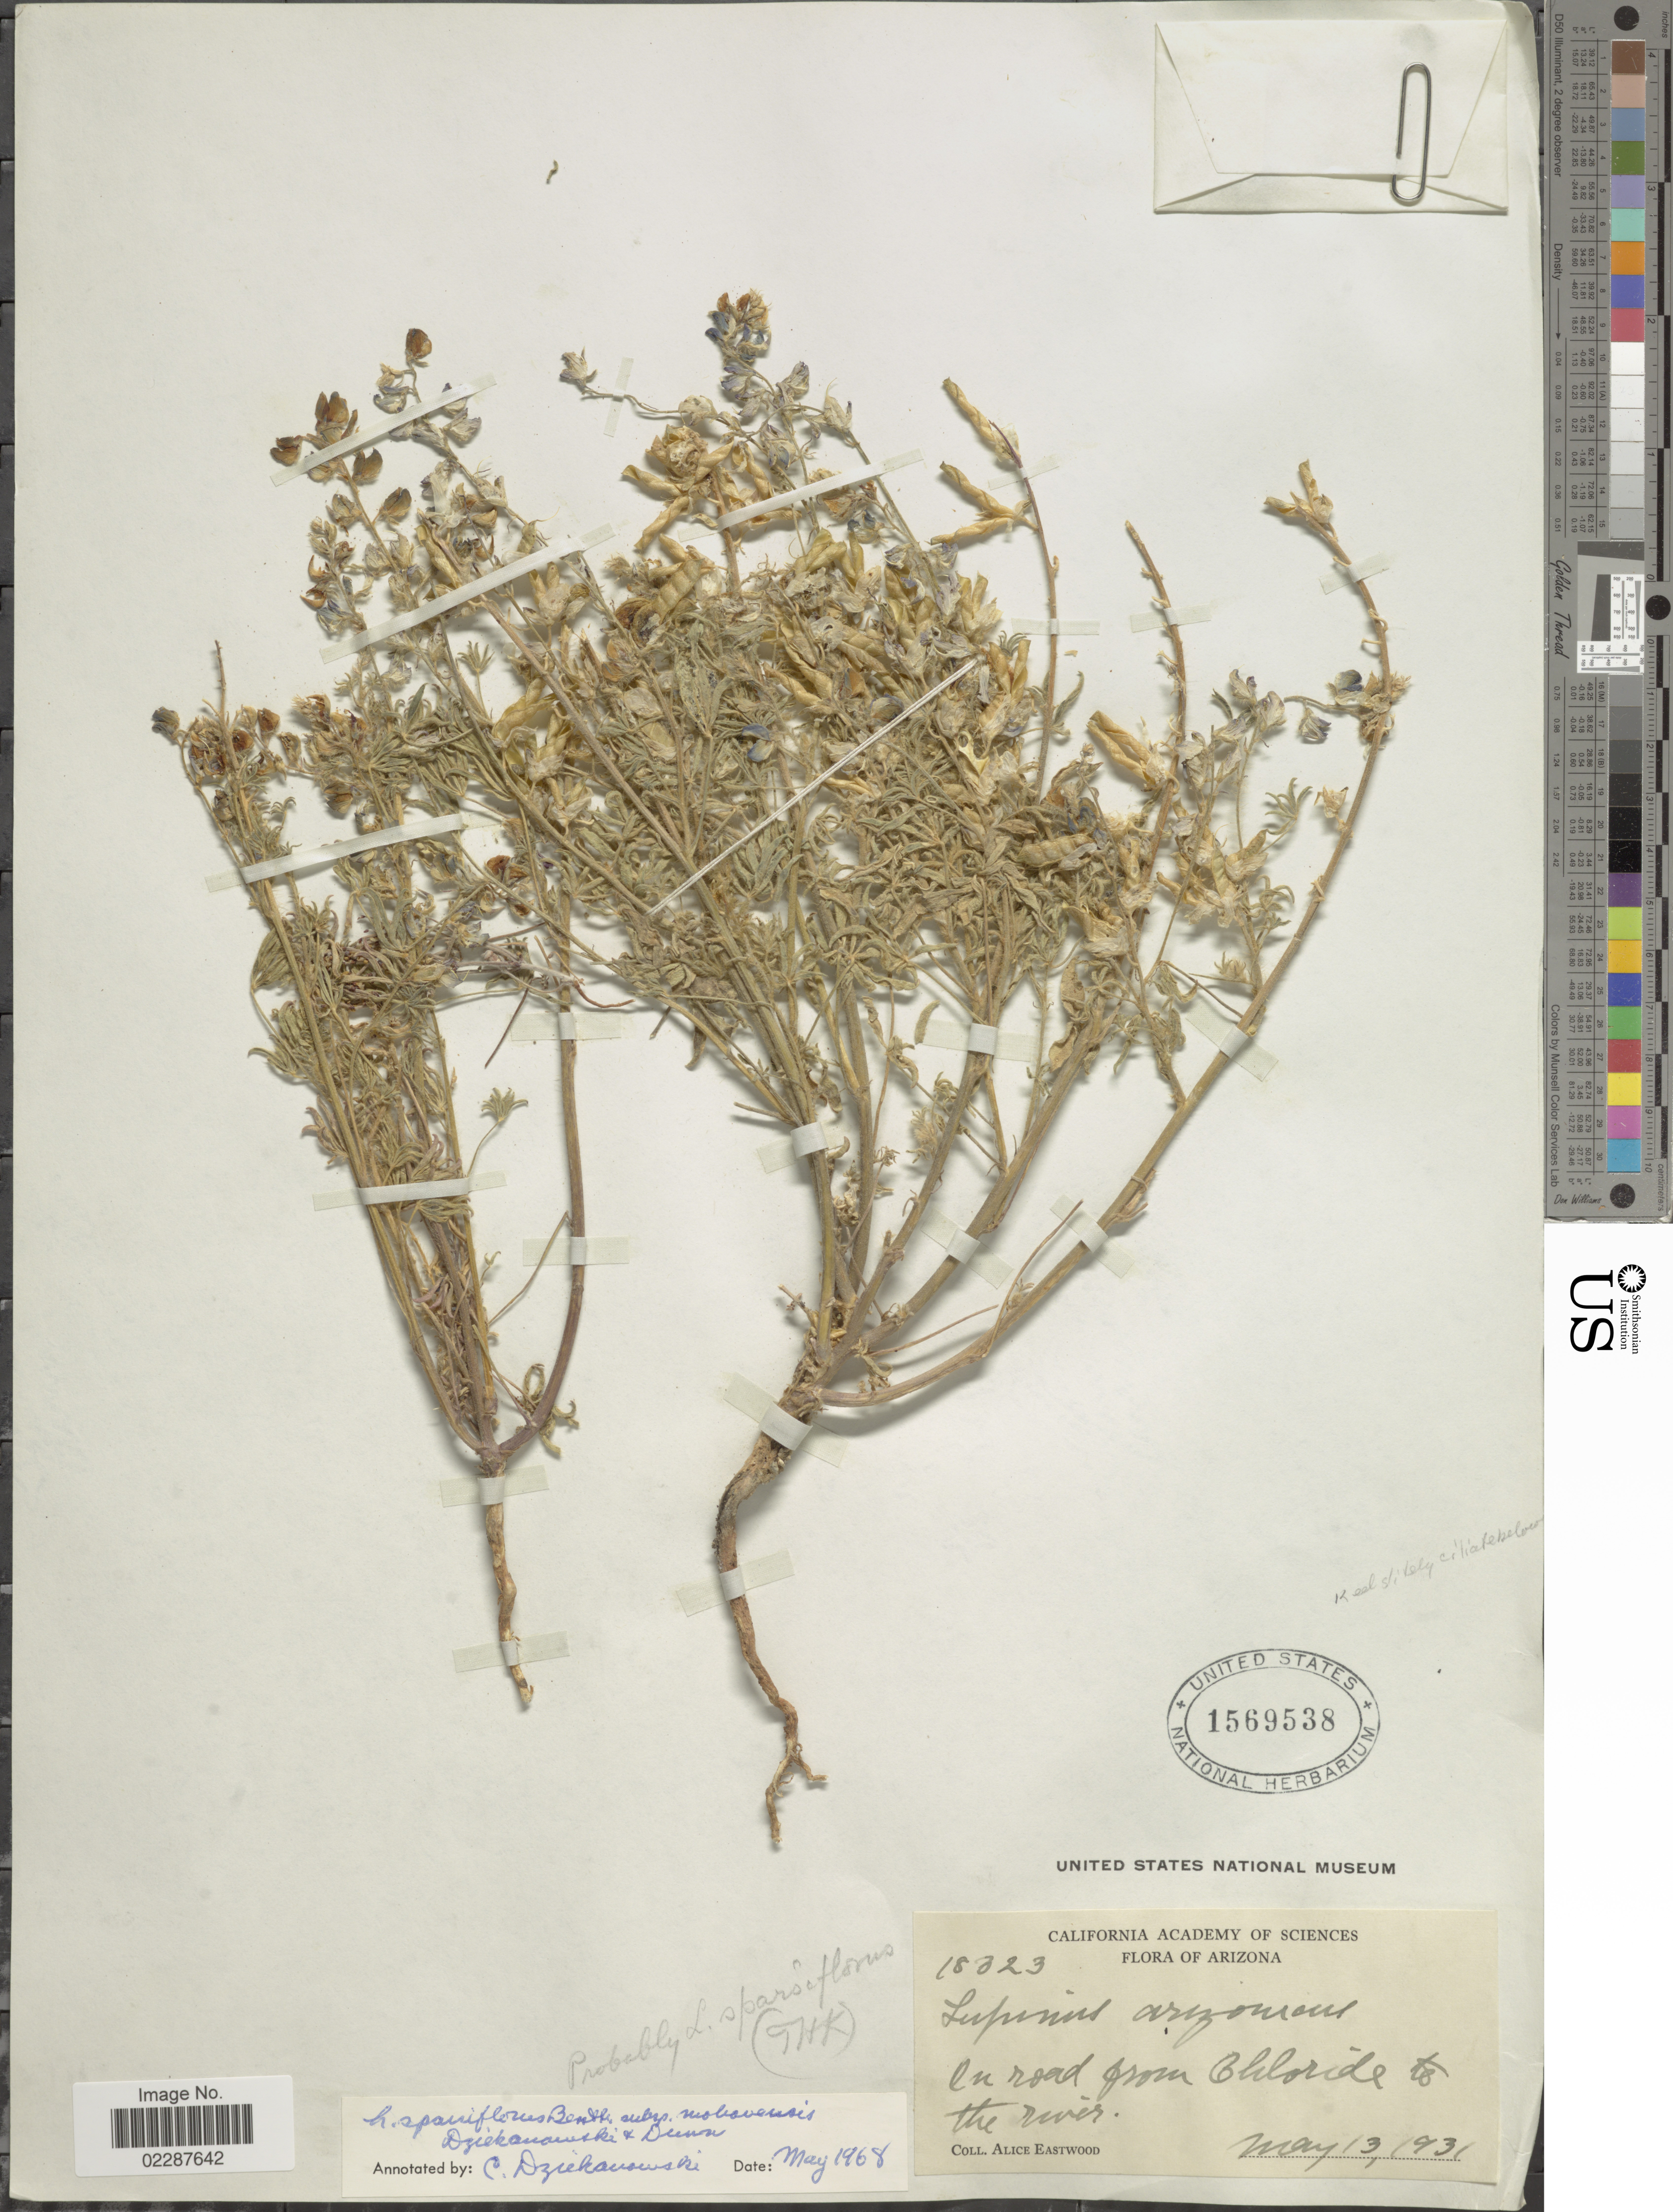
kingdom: Plantae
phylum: Tracheophyta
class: Magnoliopsida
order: Fabales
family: Fabaceae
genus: Lupinus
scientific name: Lupinus sparsiflorus subsp. mohavensis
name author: Dziekanowski & D.B. Dunn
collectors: A. Eastwood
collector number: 18823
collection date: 1931-05-13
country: United States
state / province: Arizona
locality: On road from Chloride to the river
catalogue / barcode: US 1569538